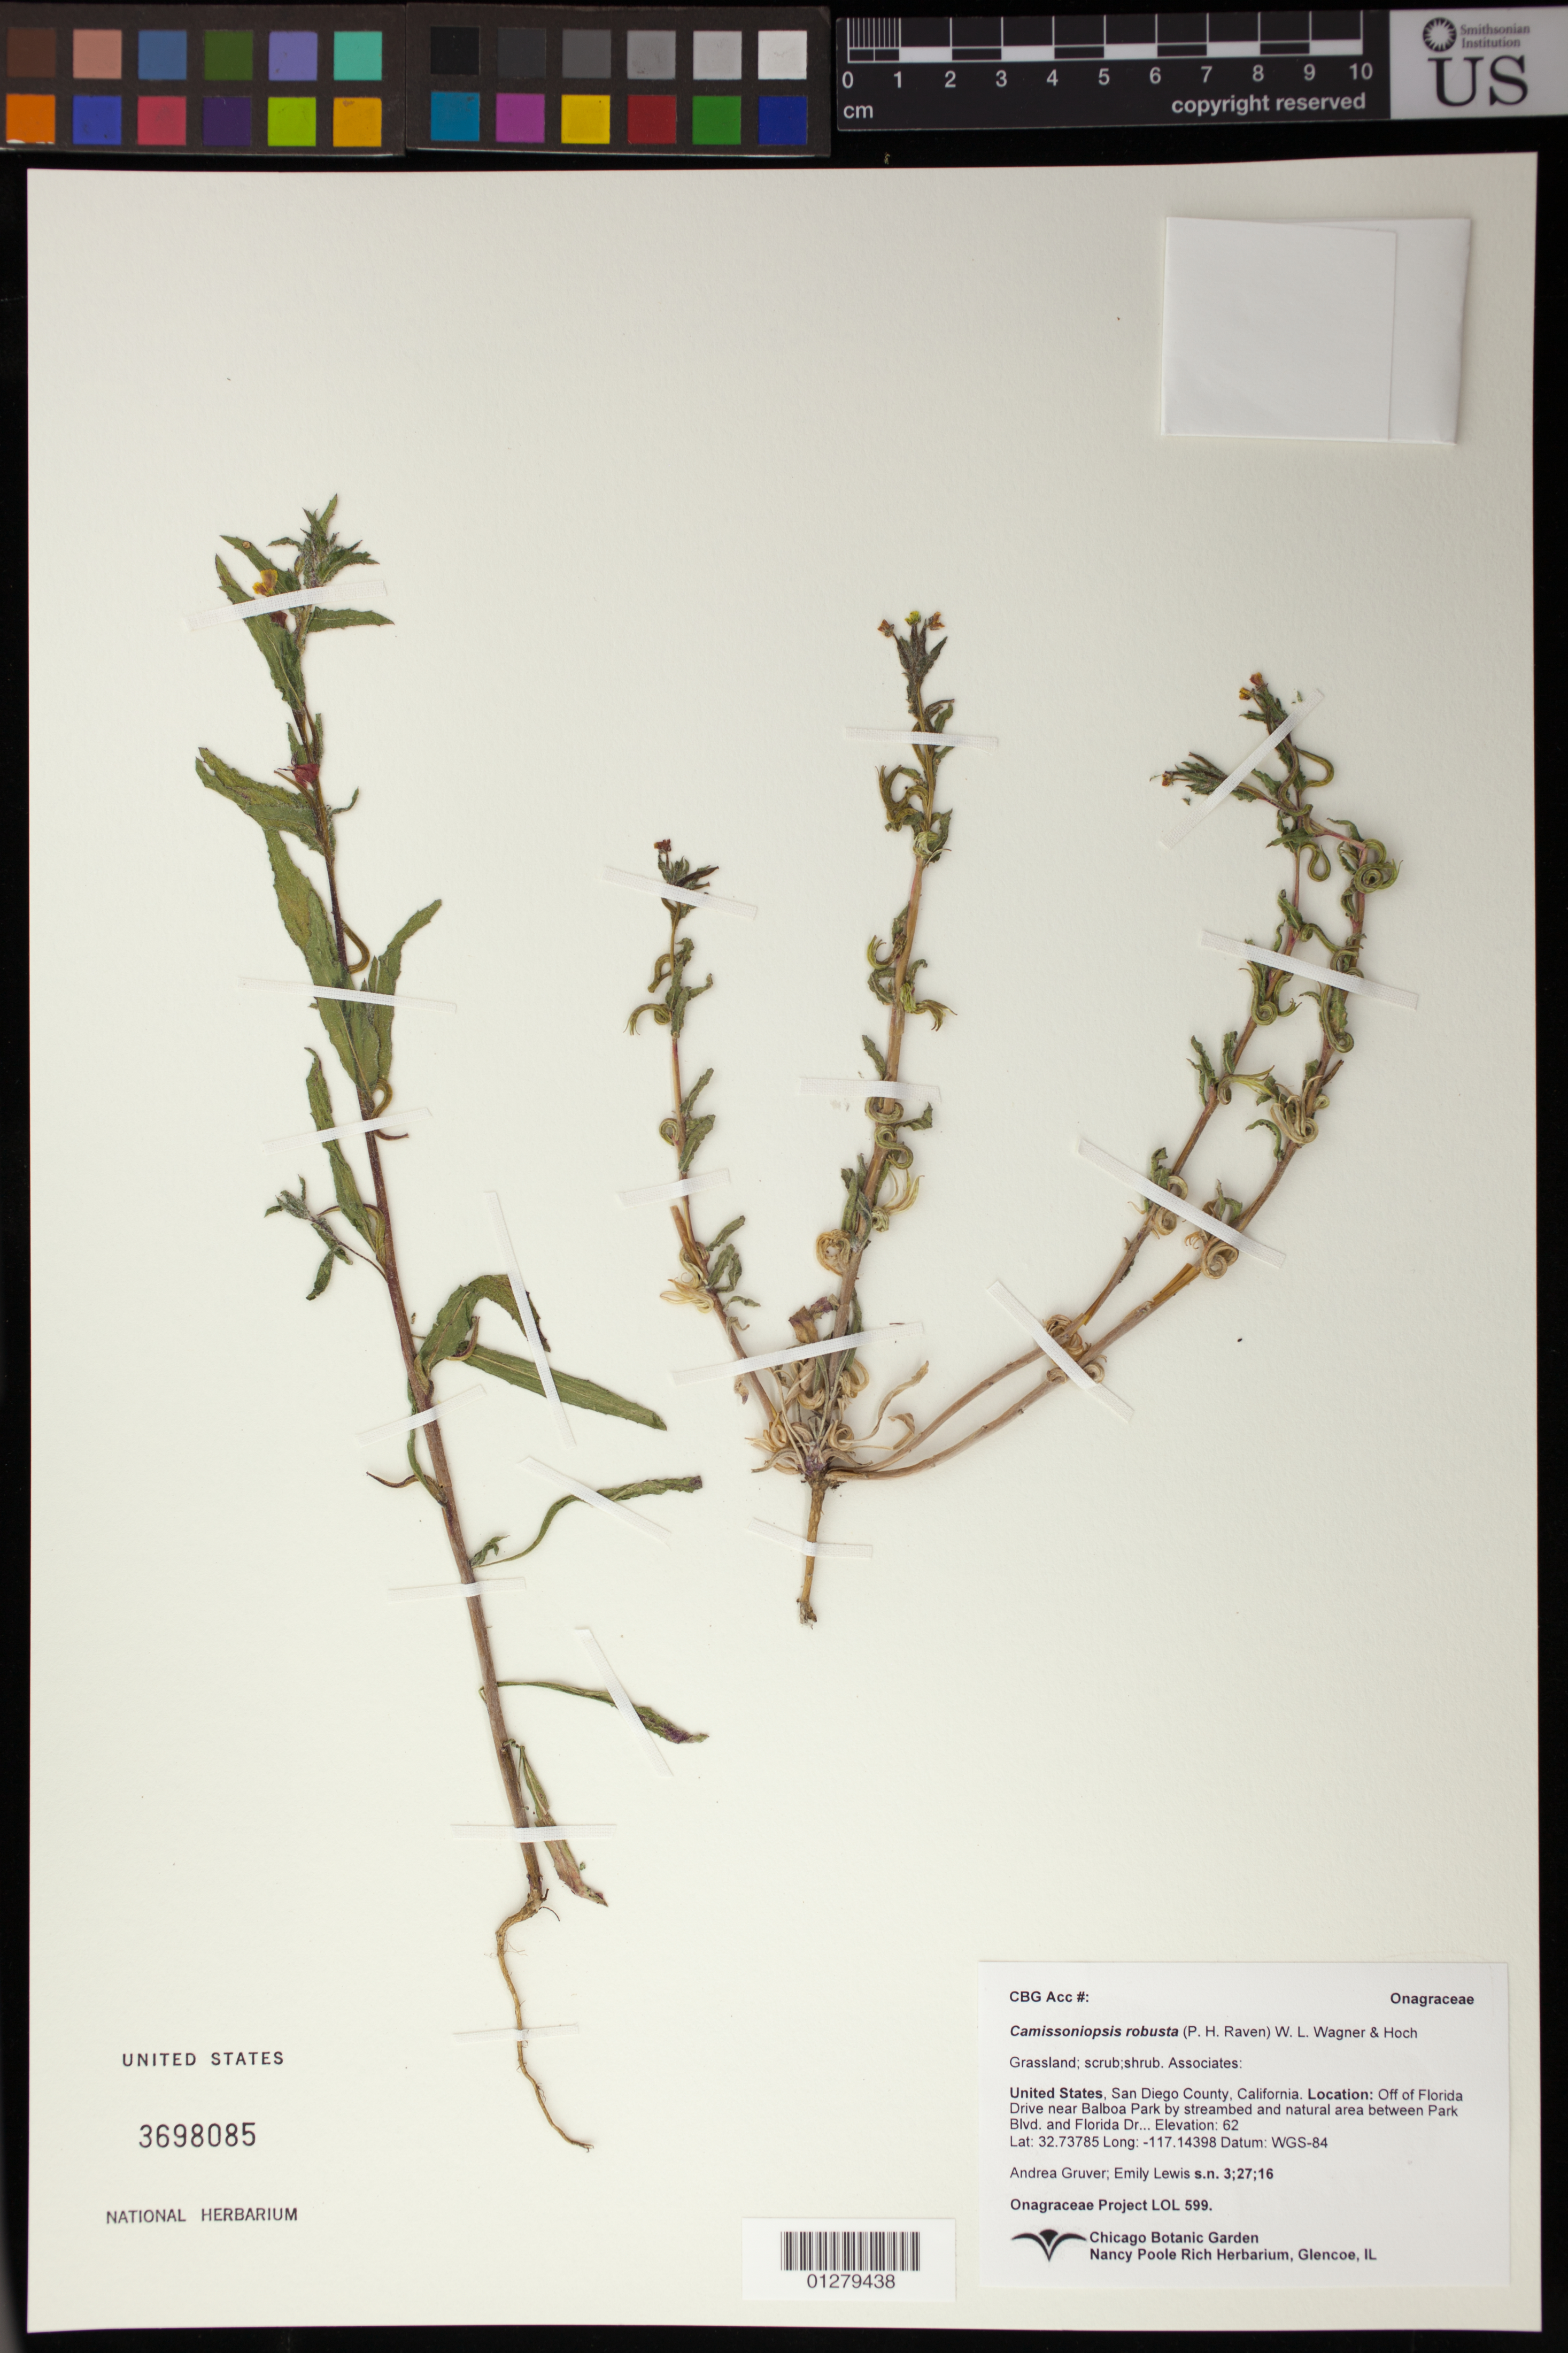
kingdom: Plantae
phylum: Tracheophyta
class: Magnoliopsida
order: Myrtales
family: Onagraceae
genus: Camissoniopsis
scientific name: Camissoniopsis robusta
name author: (P.H. Raven) W.L. Wagner & Hoch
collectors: A. Gruver & E. Lewis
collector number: LOL 599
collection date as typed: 3/27/2016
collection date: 2016-03-27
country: United States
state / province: California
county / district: San Diego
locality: Off of Florida Drive near Balboa Park by streambed and natural area between Park Blvd. and Florida Dr.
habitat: Roadside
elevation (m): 62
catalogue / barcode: US 3698085